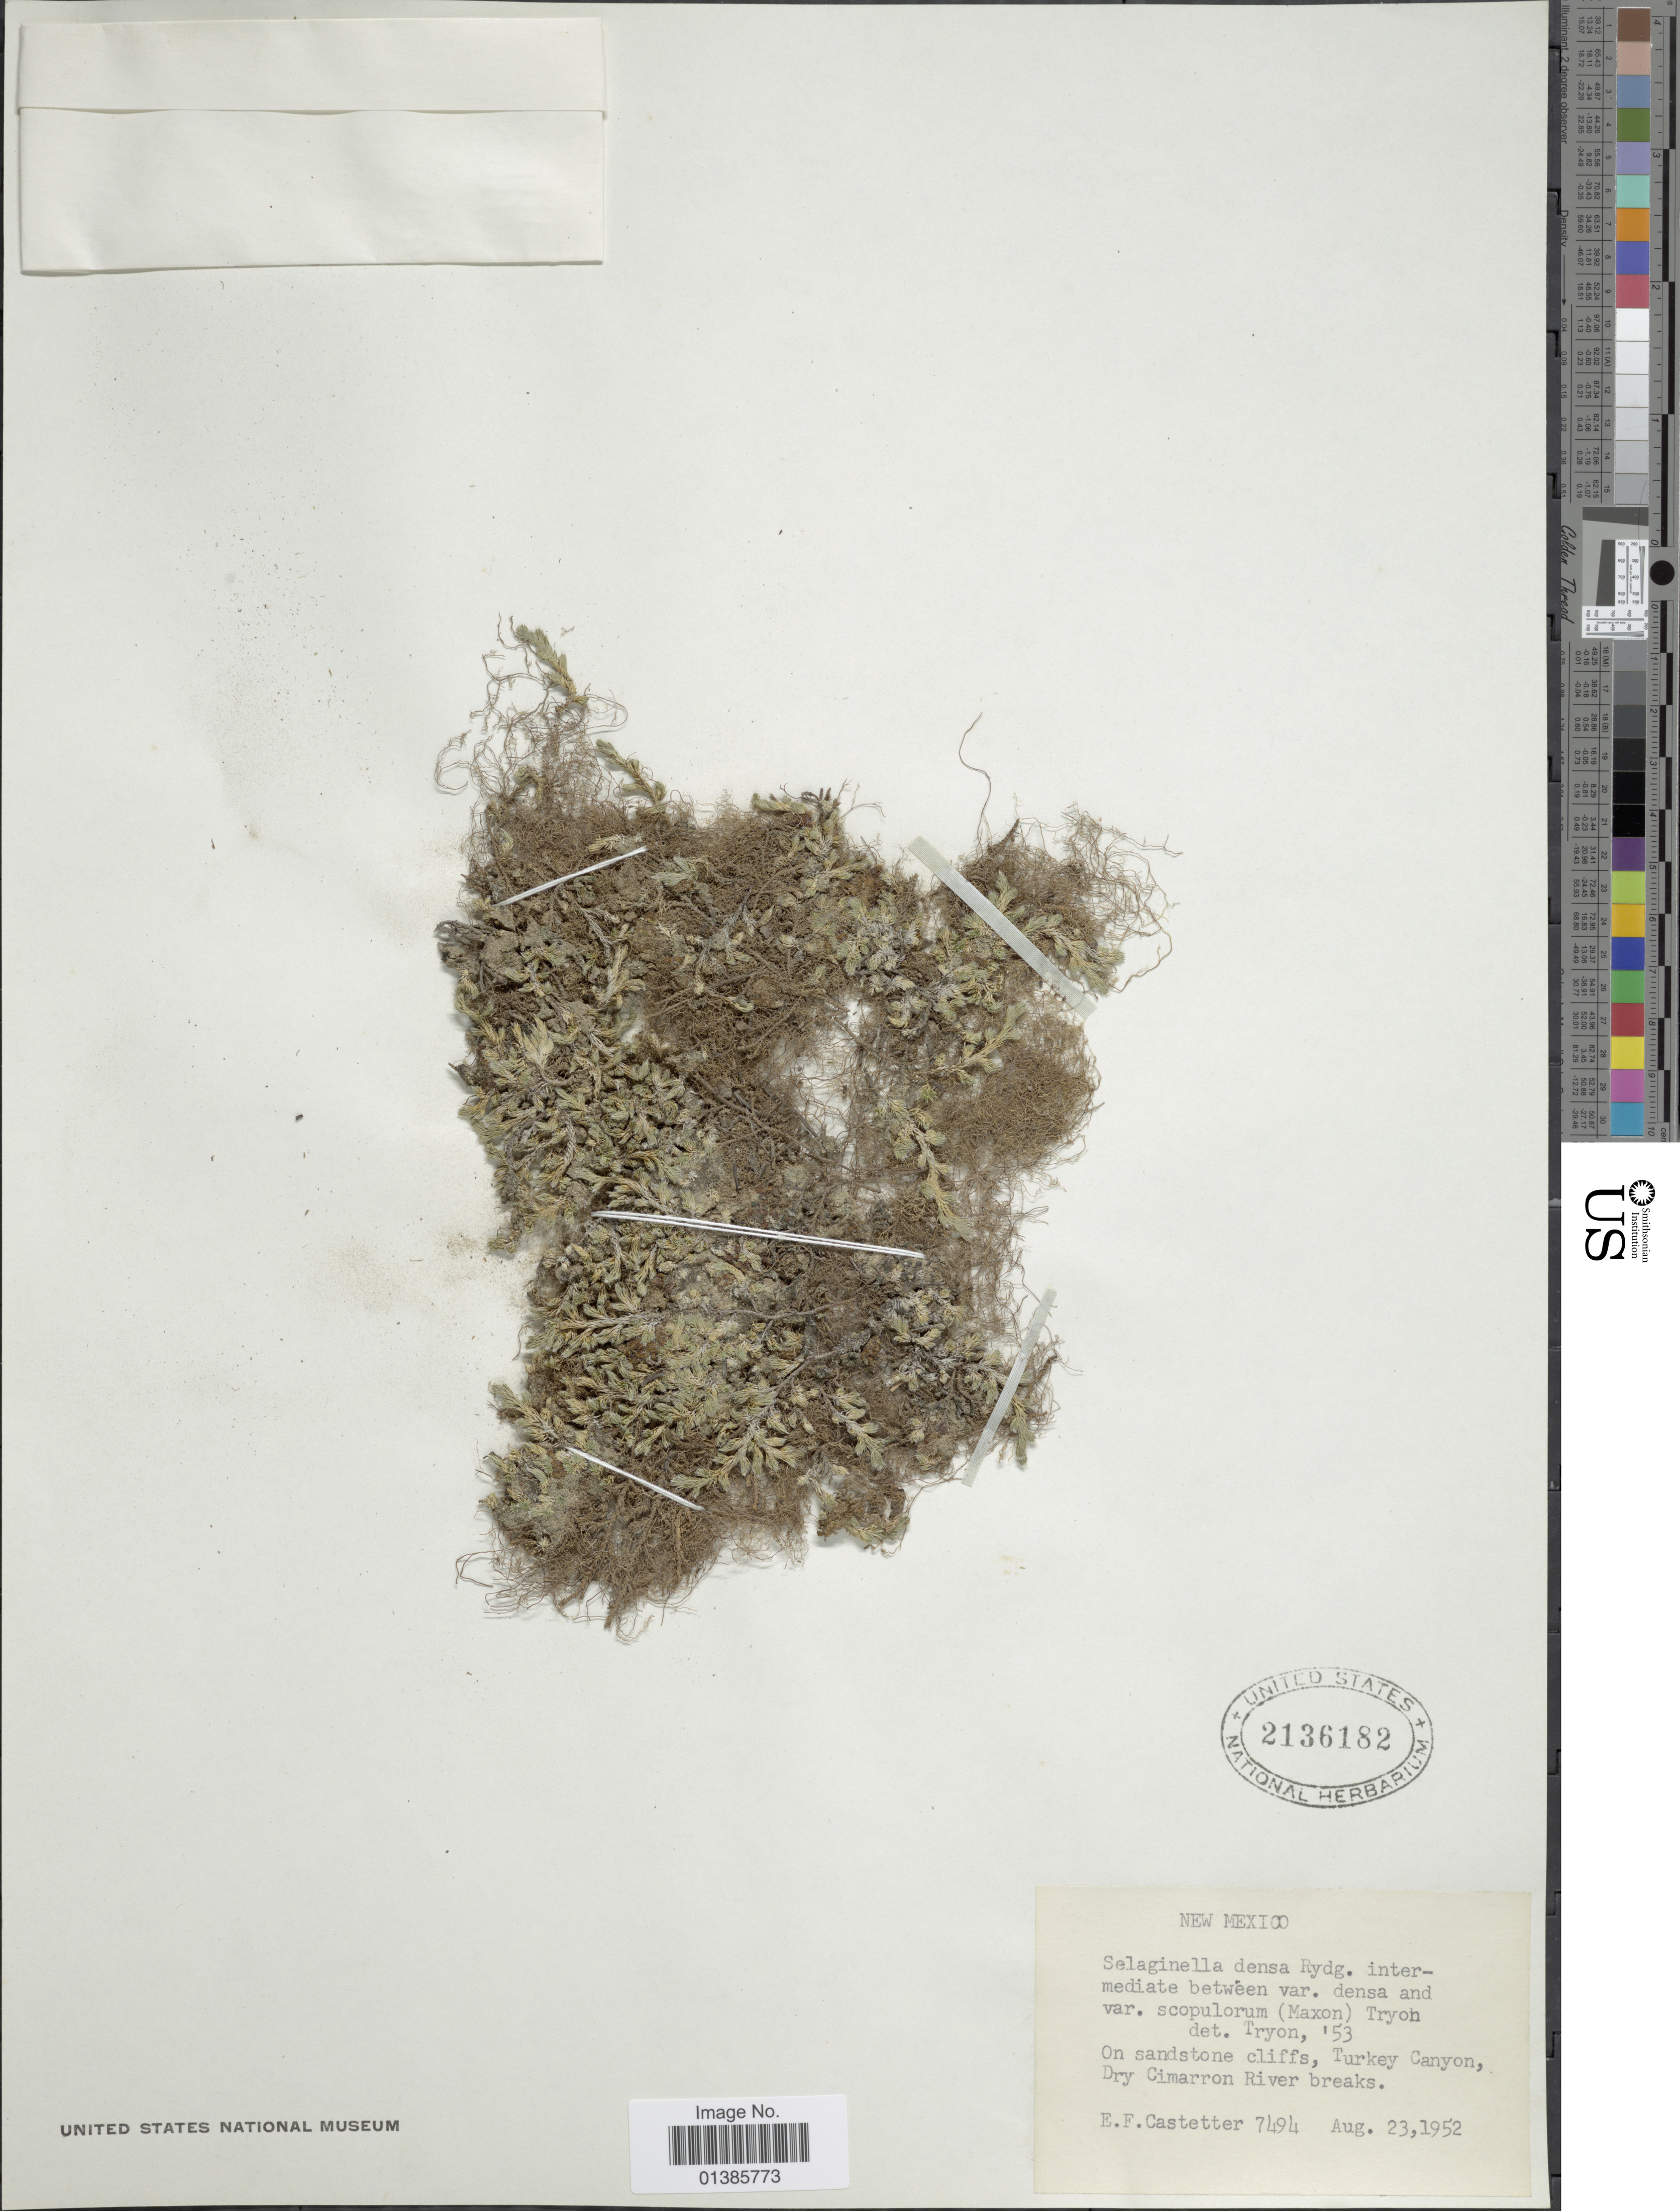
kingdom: Plantae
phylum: Tracheophyta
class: Lycopodiopsida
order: Selaginellales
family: Selaginellaceae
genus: Selaginella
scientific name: Selaginella densa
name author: Rydb.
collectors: E. F. Castetter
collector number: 7494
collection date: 1952-08-23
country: United States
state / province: New Mexico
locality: On sandstone cliffs, Turkey Canyon, Dry Cimarron River breaks.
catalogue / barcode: US 2136182